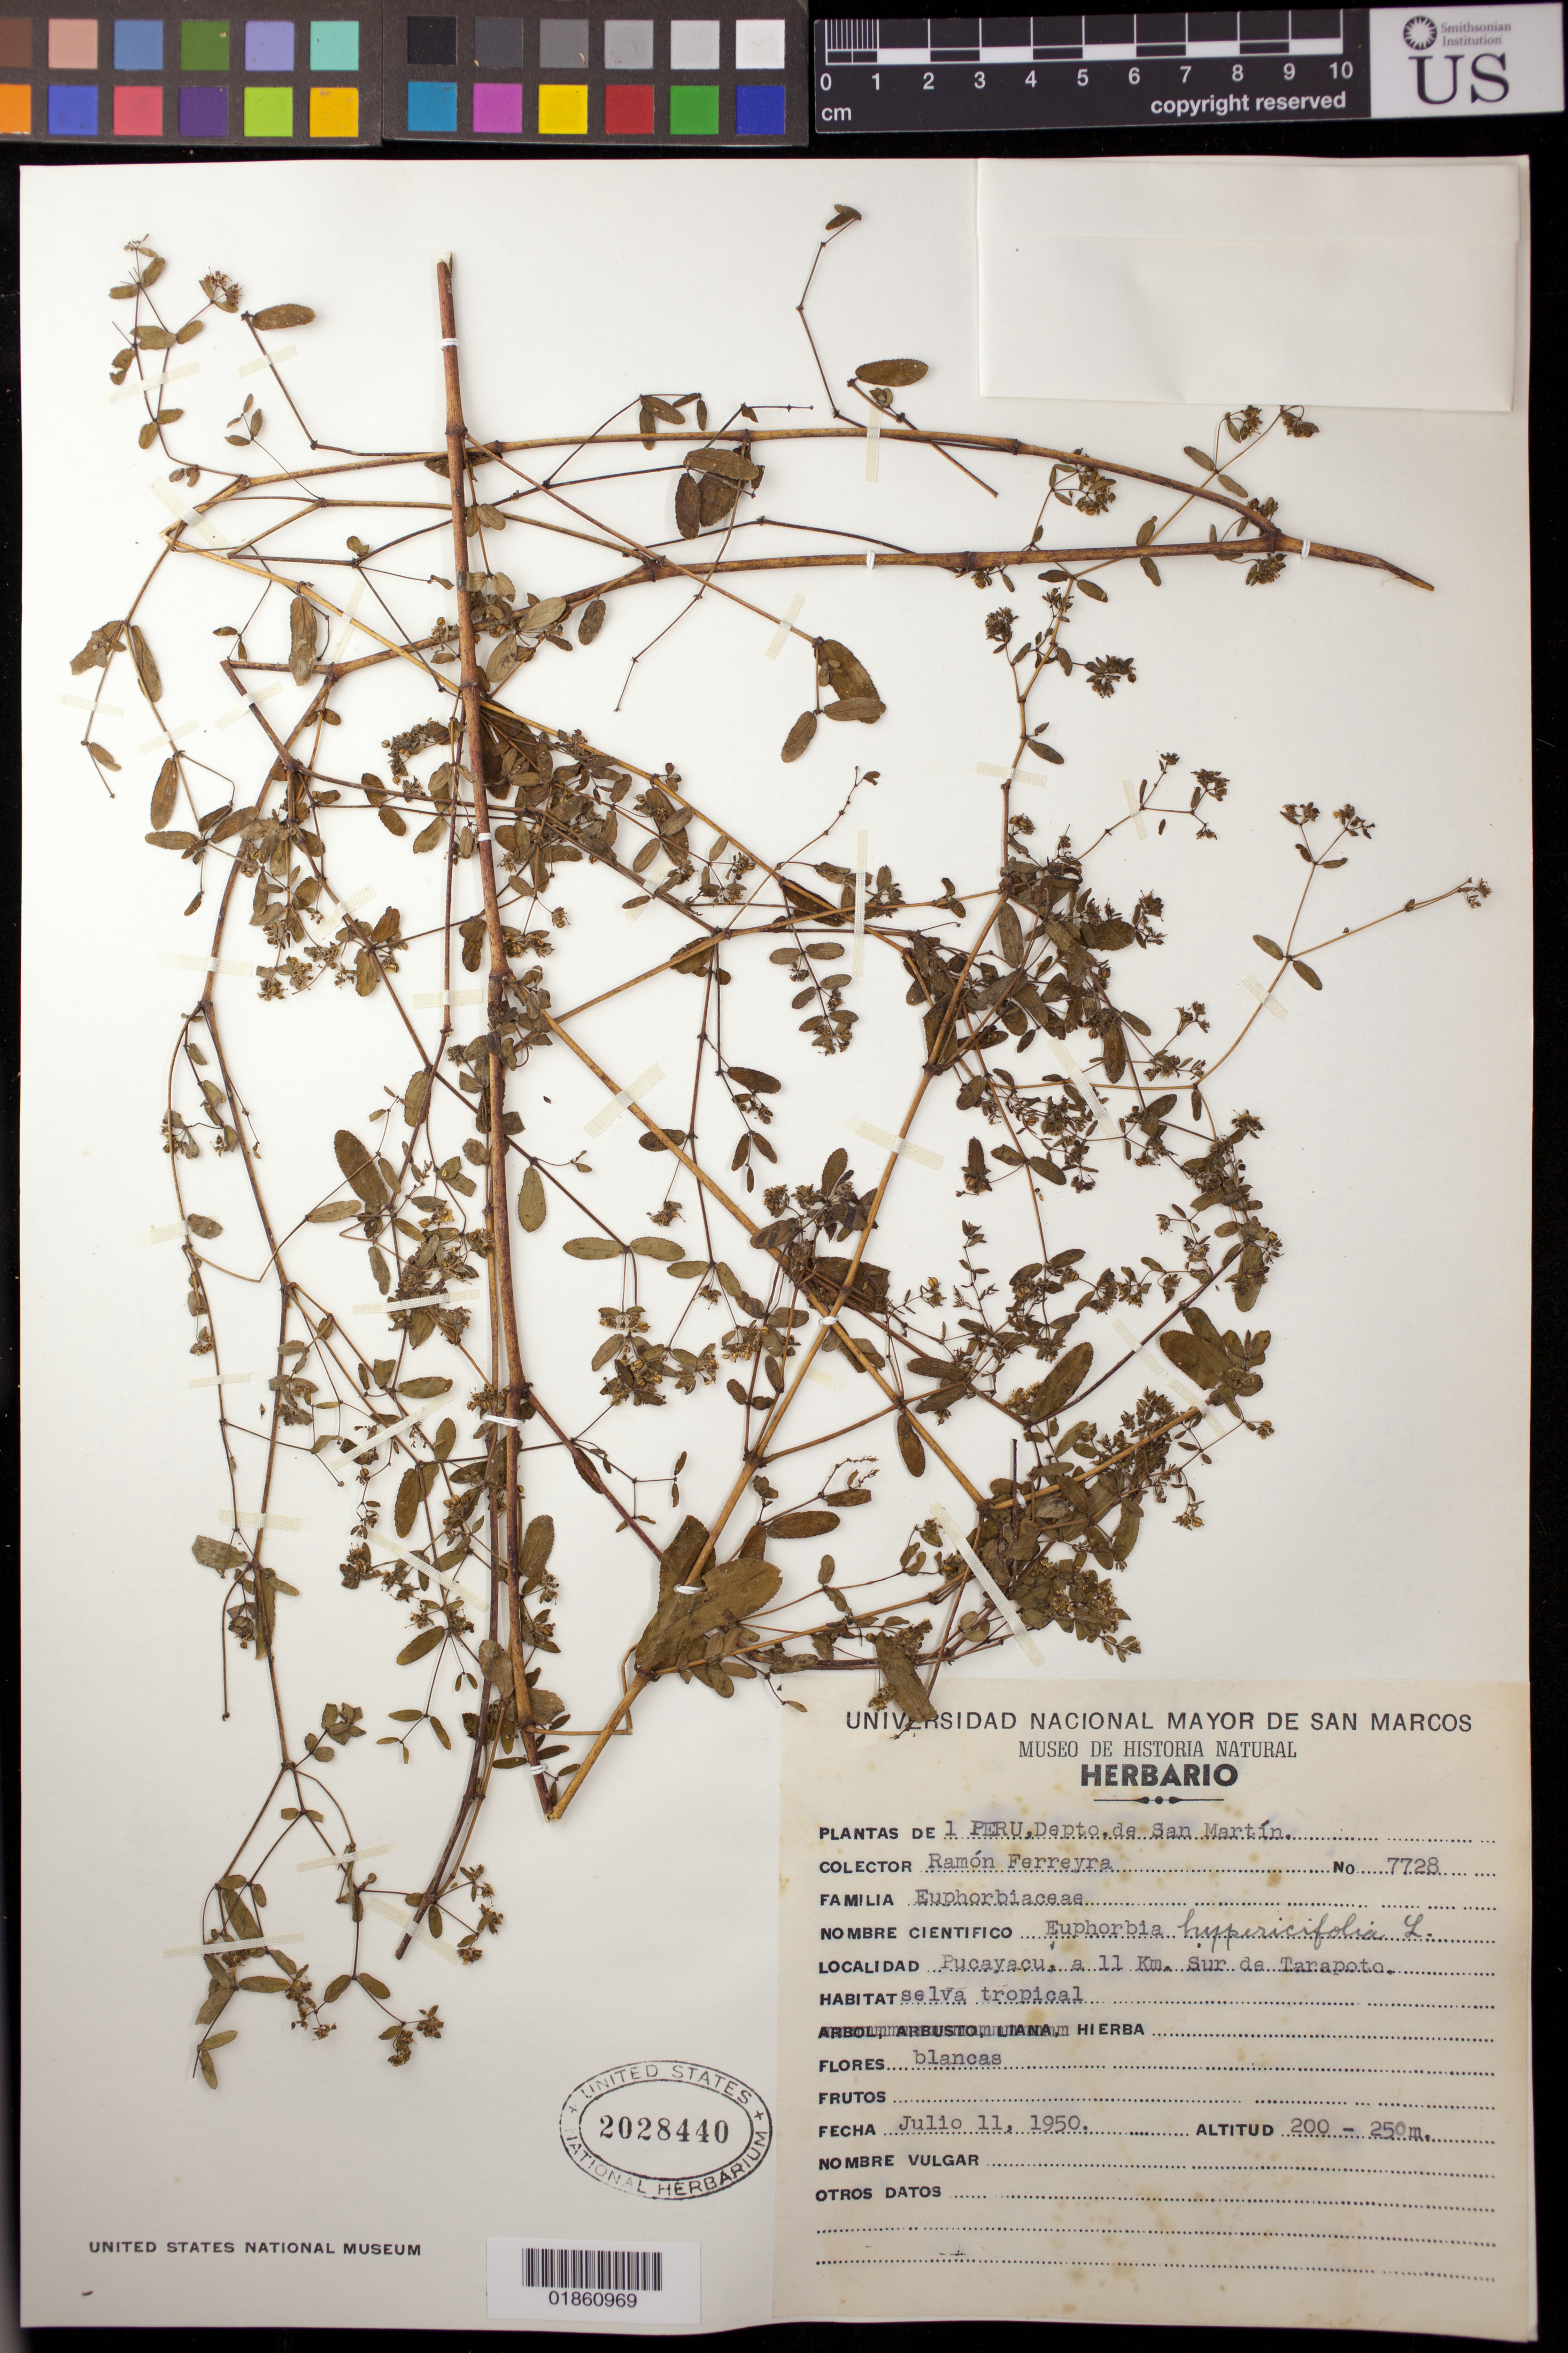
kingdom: Plantae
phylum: Tracheophyta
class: Magnoliopsida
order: Malpighiales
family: Euphorbiaceae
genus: Euphorbia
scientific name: Euphorbia hypericifolia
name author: L.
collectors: R. A. Ferreyra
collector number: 7728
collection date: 1950-07-11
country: Peru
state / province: San Martín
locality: Pucayacu, a 11 Km. Sur de Tarapoto.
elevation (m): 200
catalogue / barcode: US 2028440